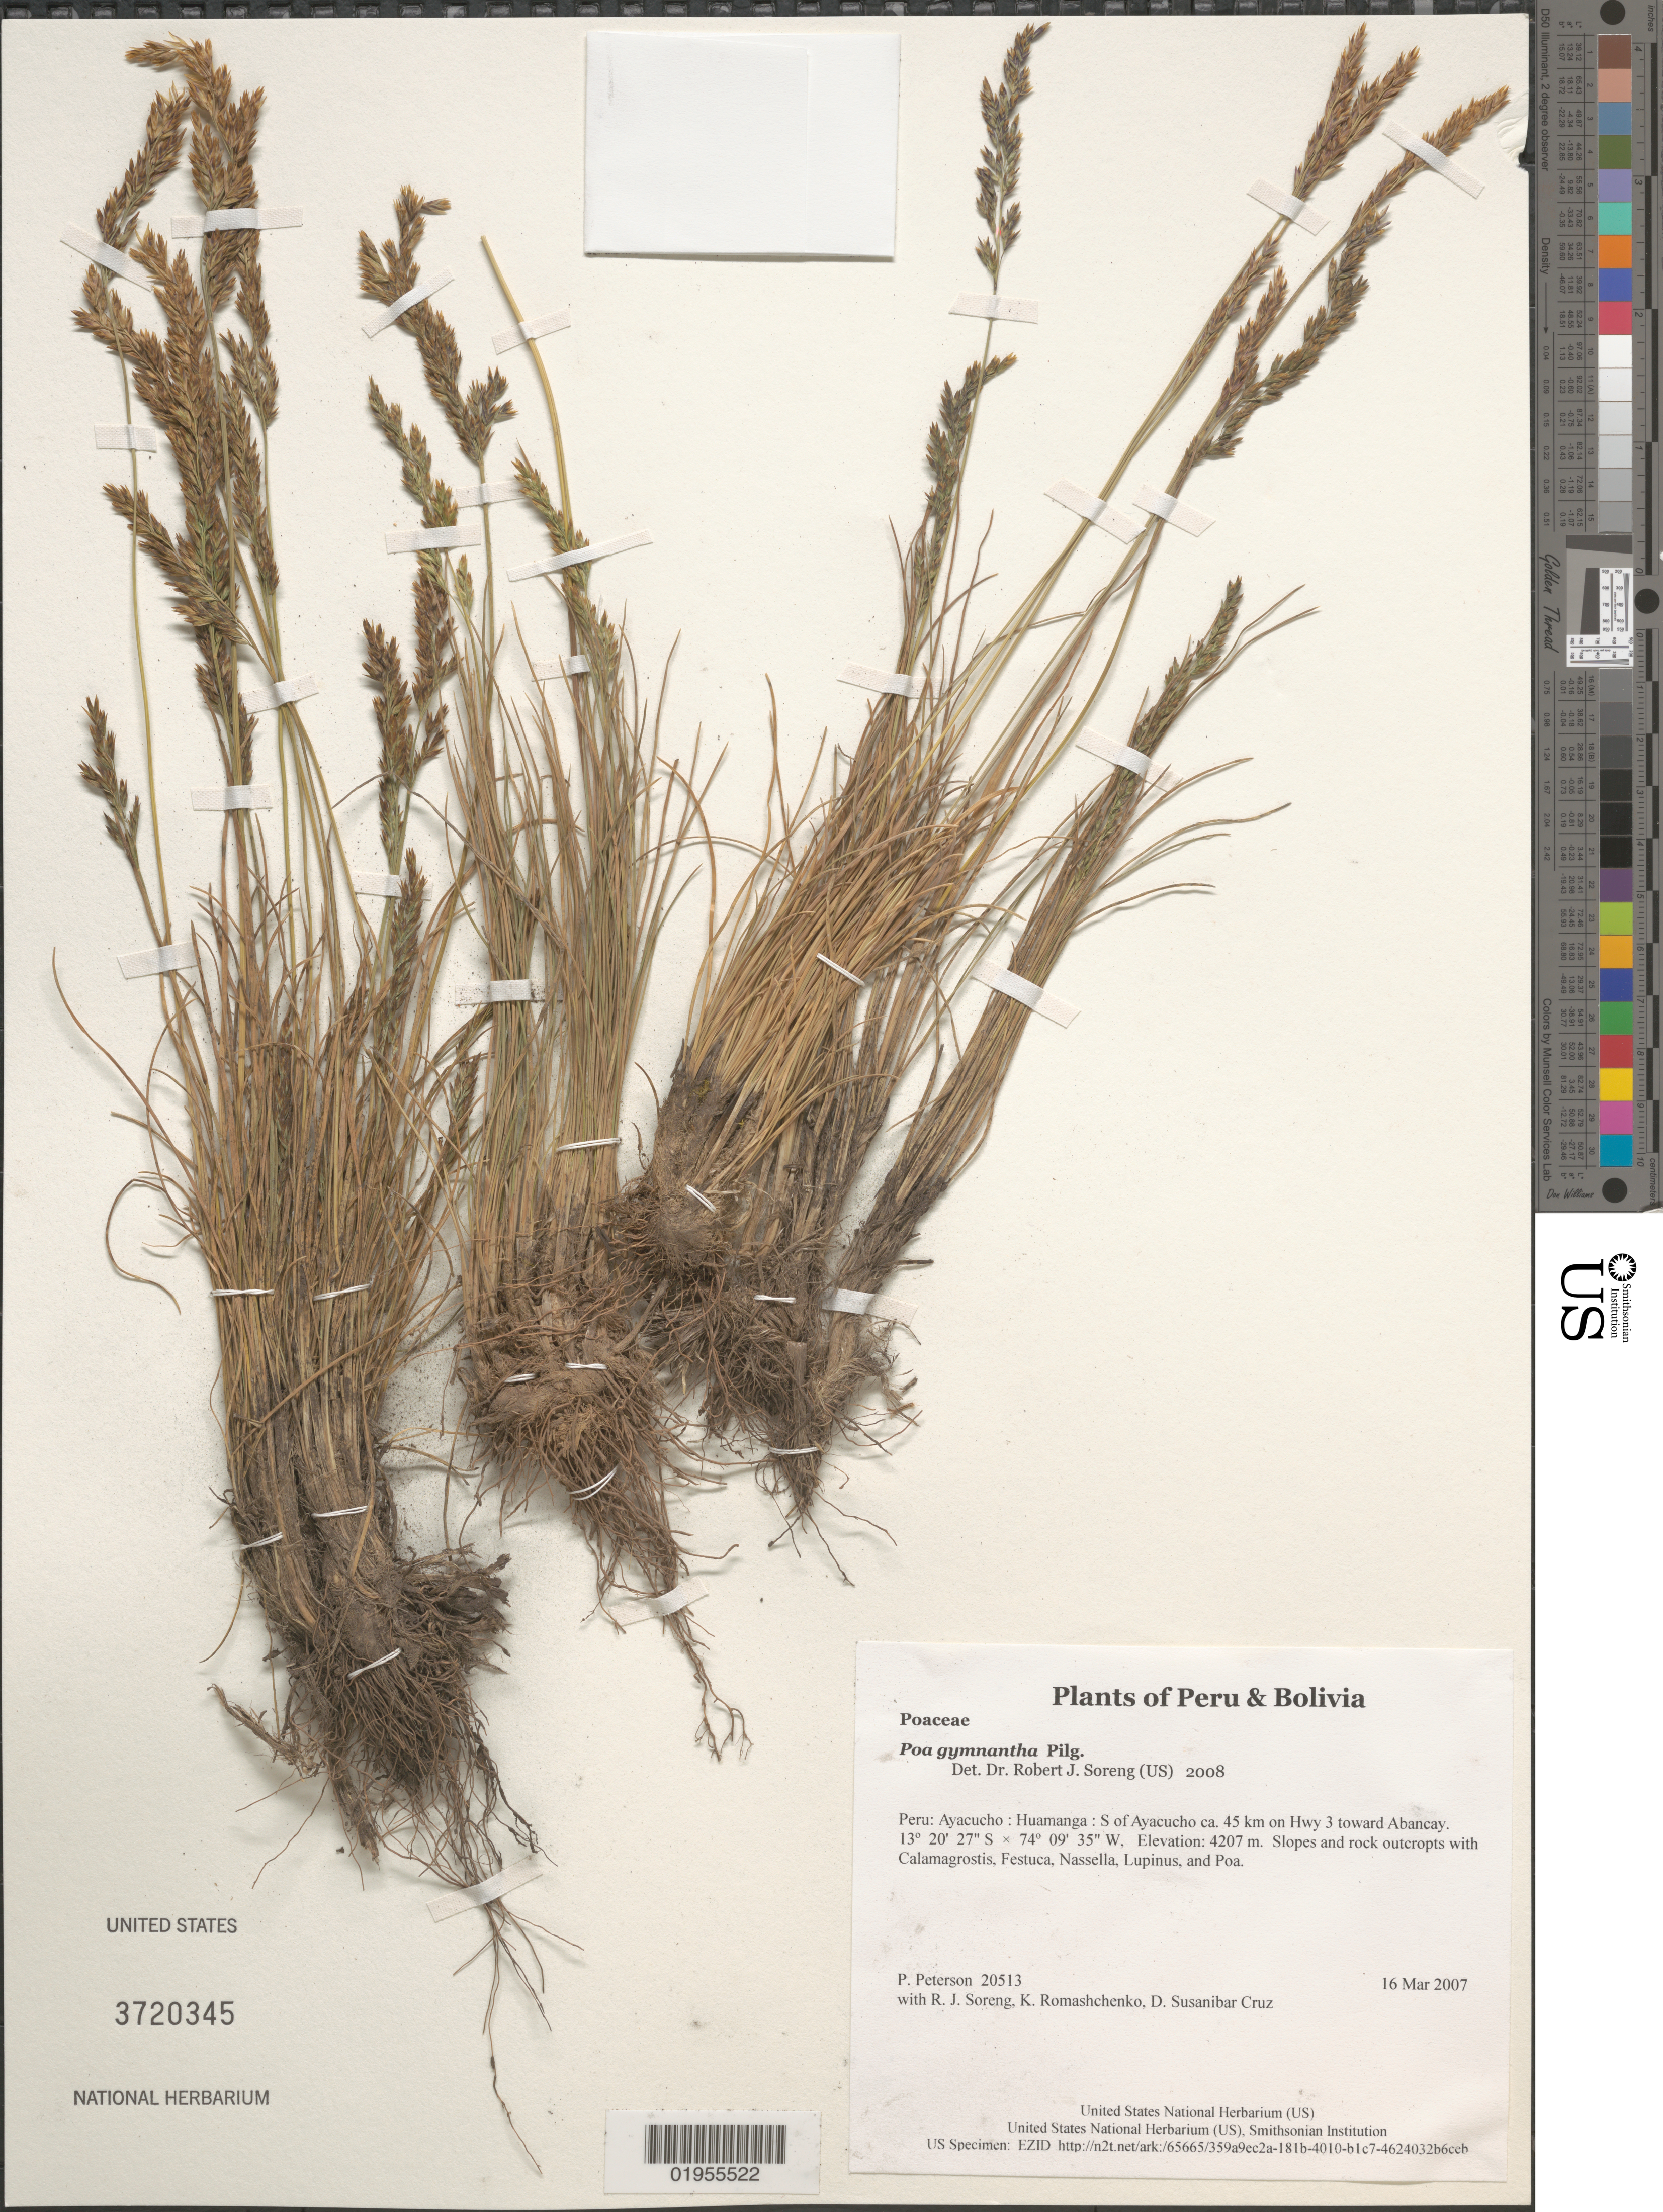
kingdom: Plantae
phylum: Tracheophyta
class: Liliopsida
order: Poales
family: Poaceae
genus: Poa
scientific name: Poa gymnantha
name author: Pilg.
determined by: Soreng, Robert J., Research Associate (BOT), Smithsonian Institution - National Museum of Natural History (UNITED STATES)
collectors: P. M. Peterson, R. J. Soreng, K. Romashchenko & D. Susanibar Cruz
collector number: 20513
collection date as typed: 16 Mar 2007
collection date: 2007-03-16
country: Peru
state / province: Ayacucho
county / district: Huamanga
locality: S of Ayacucho ca. 45 km on Hwy 3 toward Abancay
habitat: Slopes and rock outcropts with Calamagrostis, Festuca, Nassella, Lupinus, and Poa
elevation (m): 4207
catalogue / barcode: US 3720345